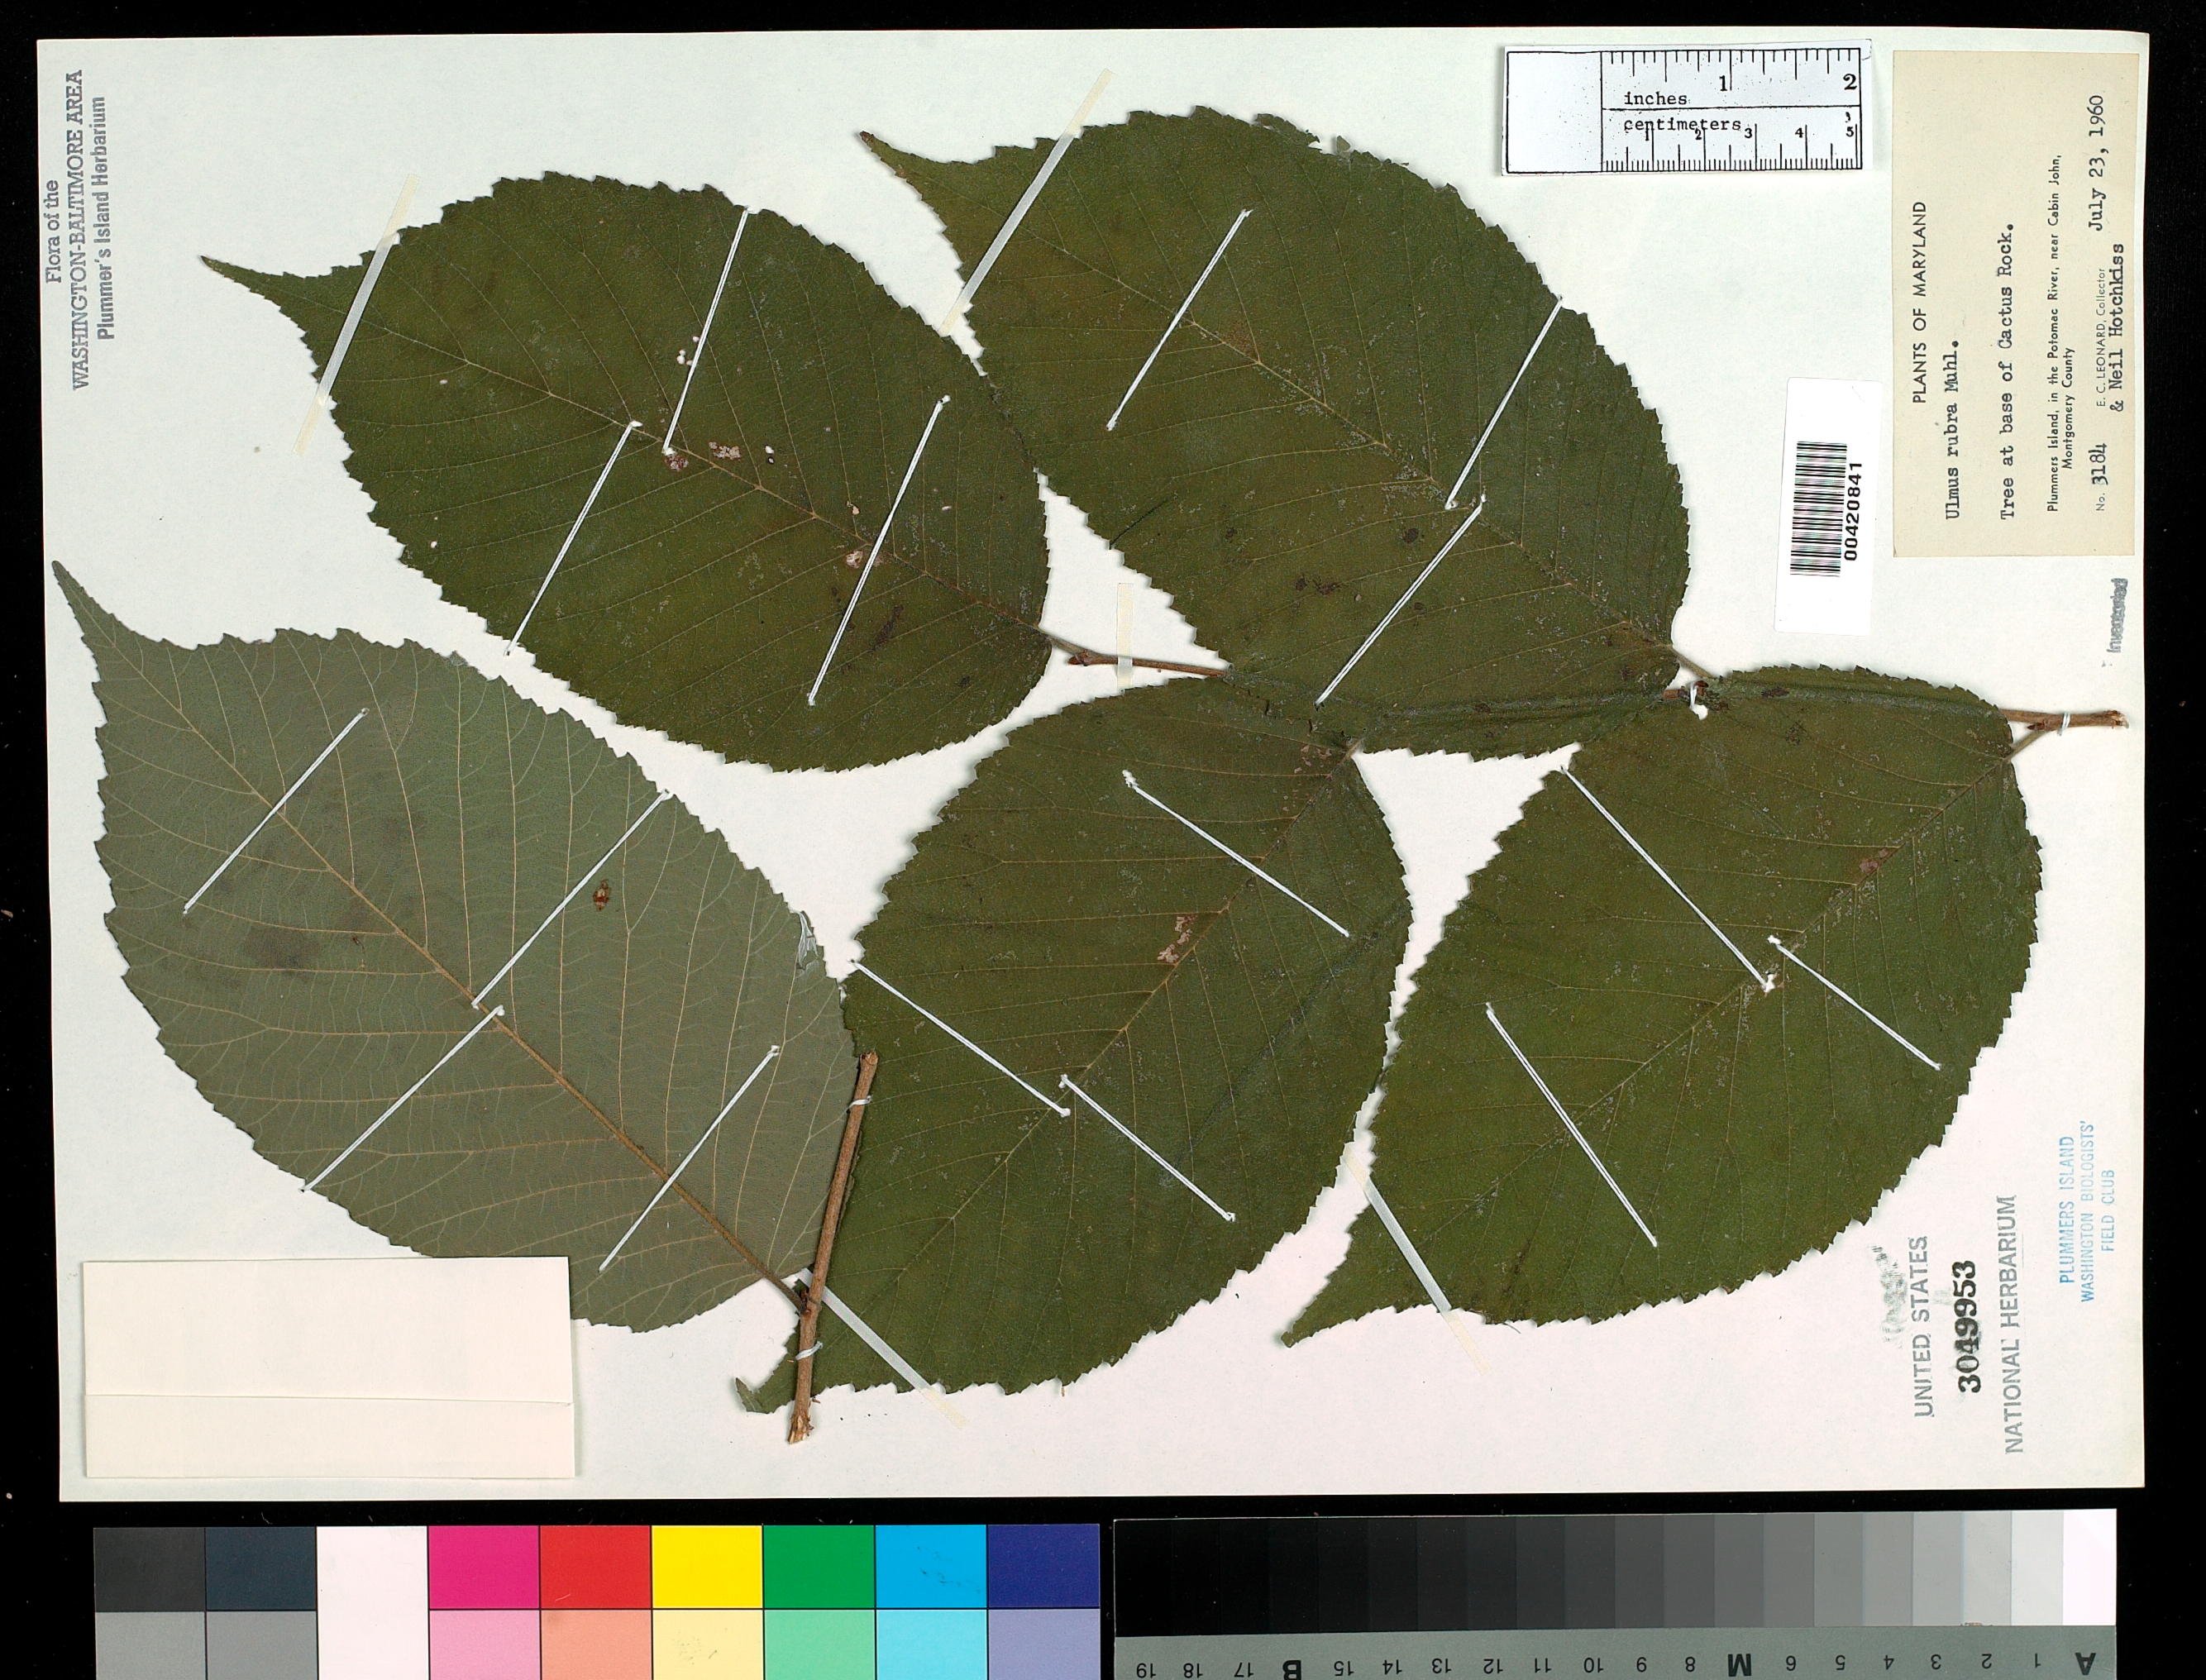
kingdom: Plantae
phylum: Tracheophyta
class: Magnoliopsida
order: Rosales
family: Ulmaceae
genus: Ulmus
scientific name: Ulmus rubra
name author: Muhl.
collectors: E. C. Leonard & N. Hotchkiss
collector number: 3184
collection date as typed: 23 Jul 1960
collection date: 1960-07-23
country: United States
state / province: Maryland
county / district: Montgomery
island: Plummers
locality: Plummer's Island; base of Cactus Rock C. & O. Canal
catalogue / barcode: US 3049953